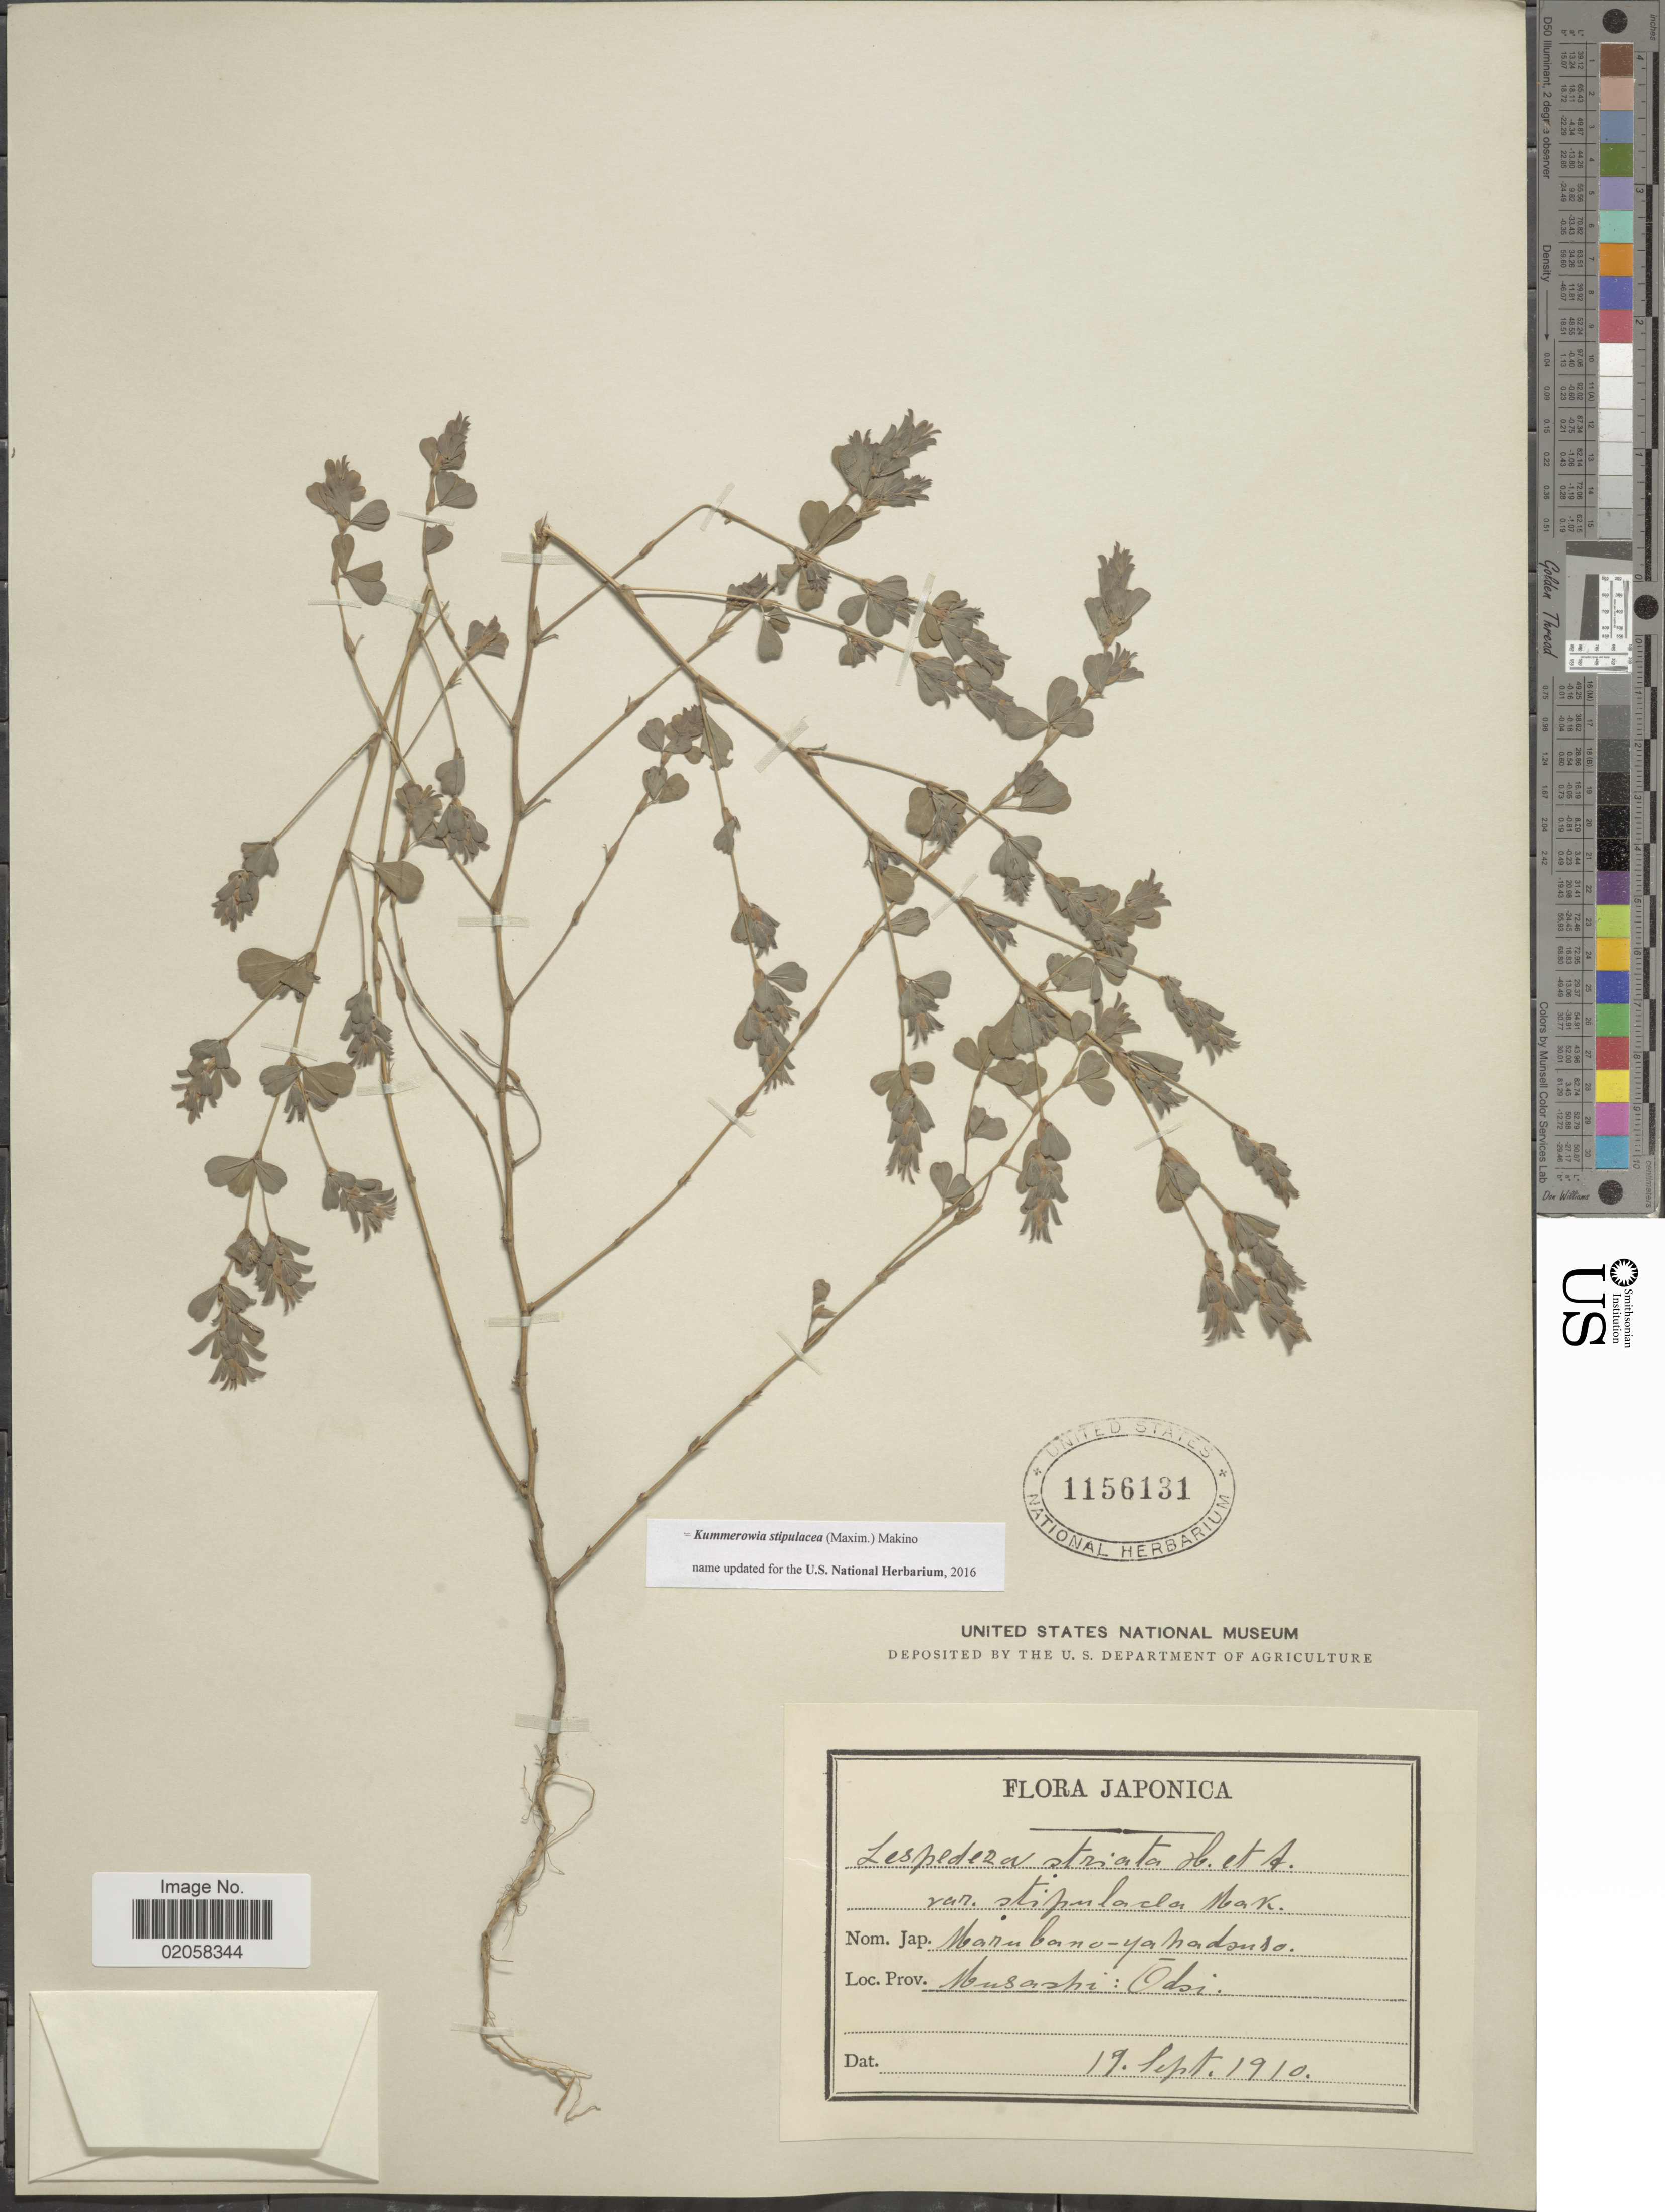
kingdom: Plantae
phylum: Tracheophyta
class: Magnoliopsida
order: Fabales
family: Fabaceae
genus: Kummerowia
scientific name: Kummerowia stipulacea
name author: (Maxim.) Makino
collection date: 1910-09-19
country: Japan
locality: Musashi: Odsi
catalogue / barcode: US 1156131